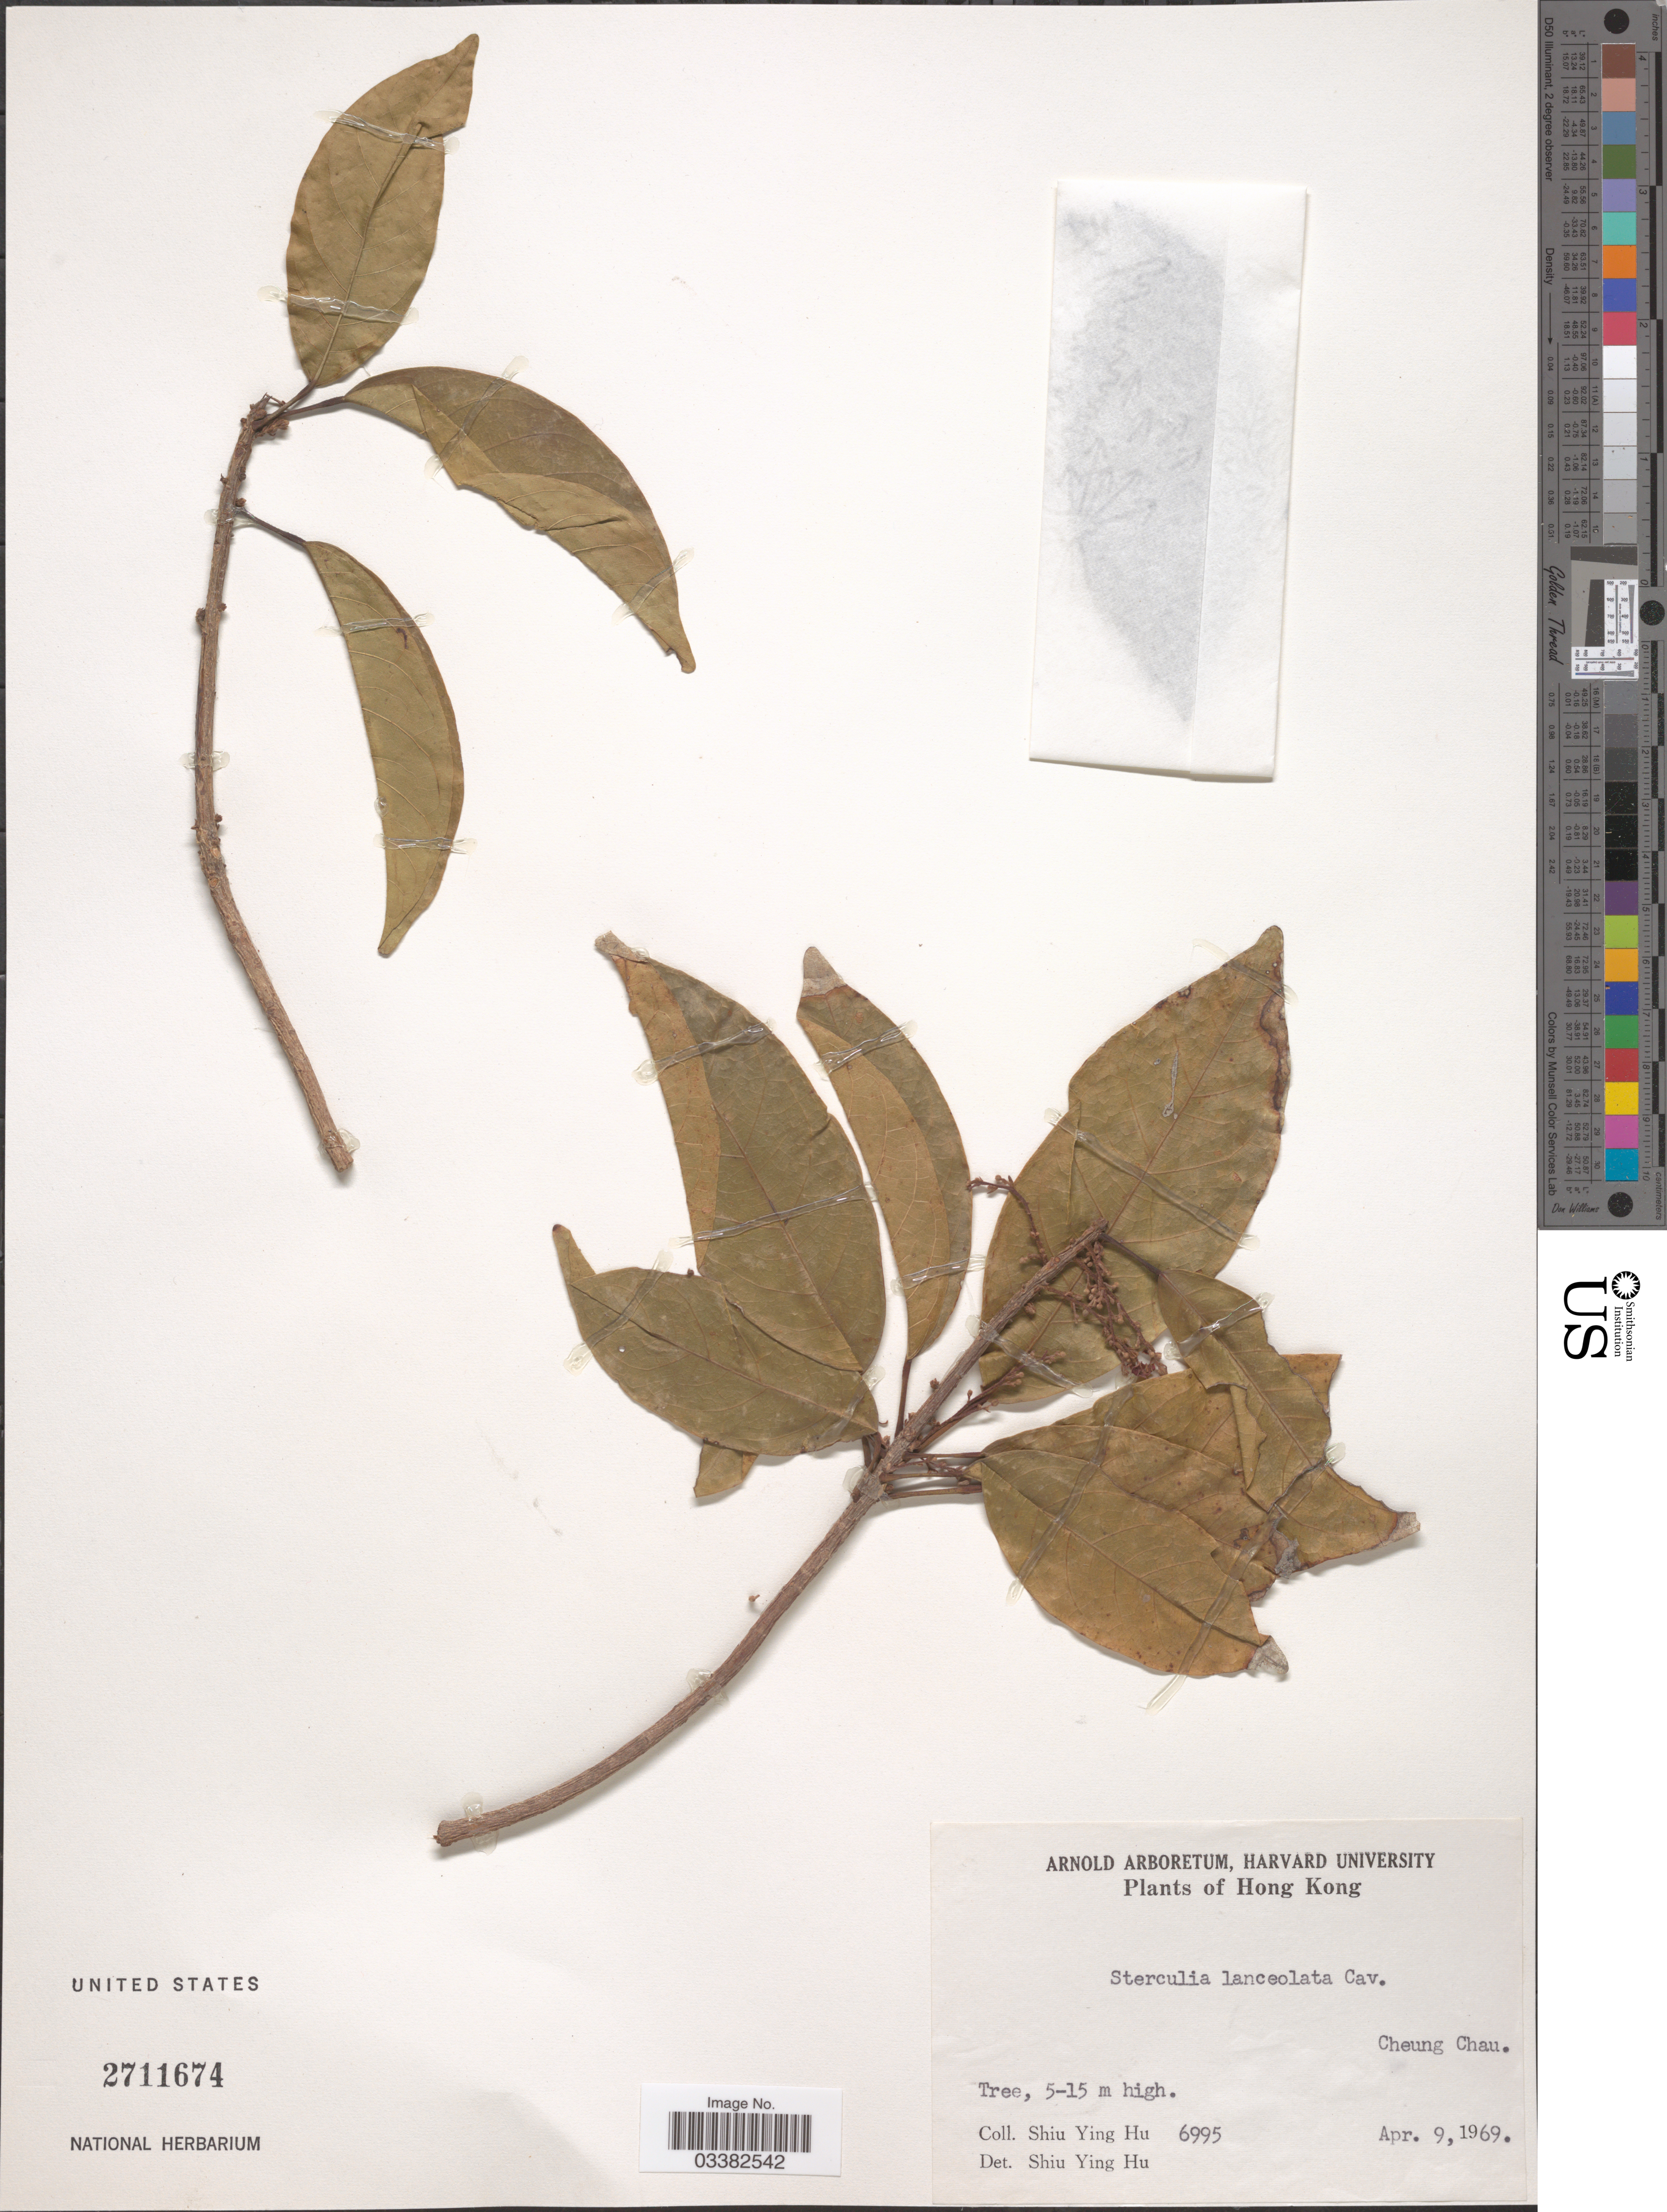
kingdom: Plantae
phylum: Tracheophyta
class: Magnoliopsida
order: Malvales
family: Malvaceae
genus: Sterculia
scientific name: Sterculia lanceolata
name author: Cav.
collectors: S. Y. Hu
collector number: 6995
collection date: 1969-04-09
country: China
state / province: Hong Kong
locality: Cheung Chau.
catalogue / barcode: US 2711674